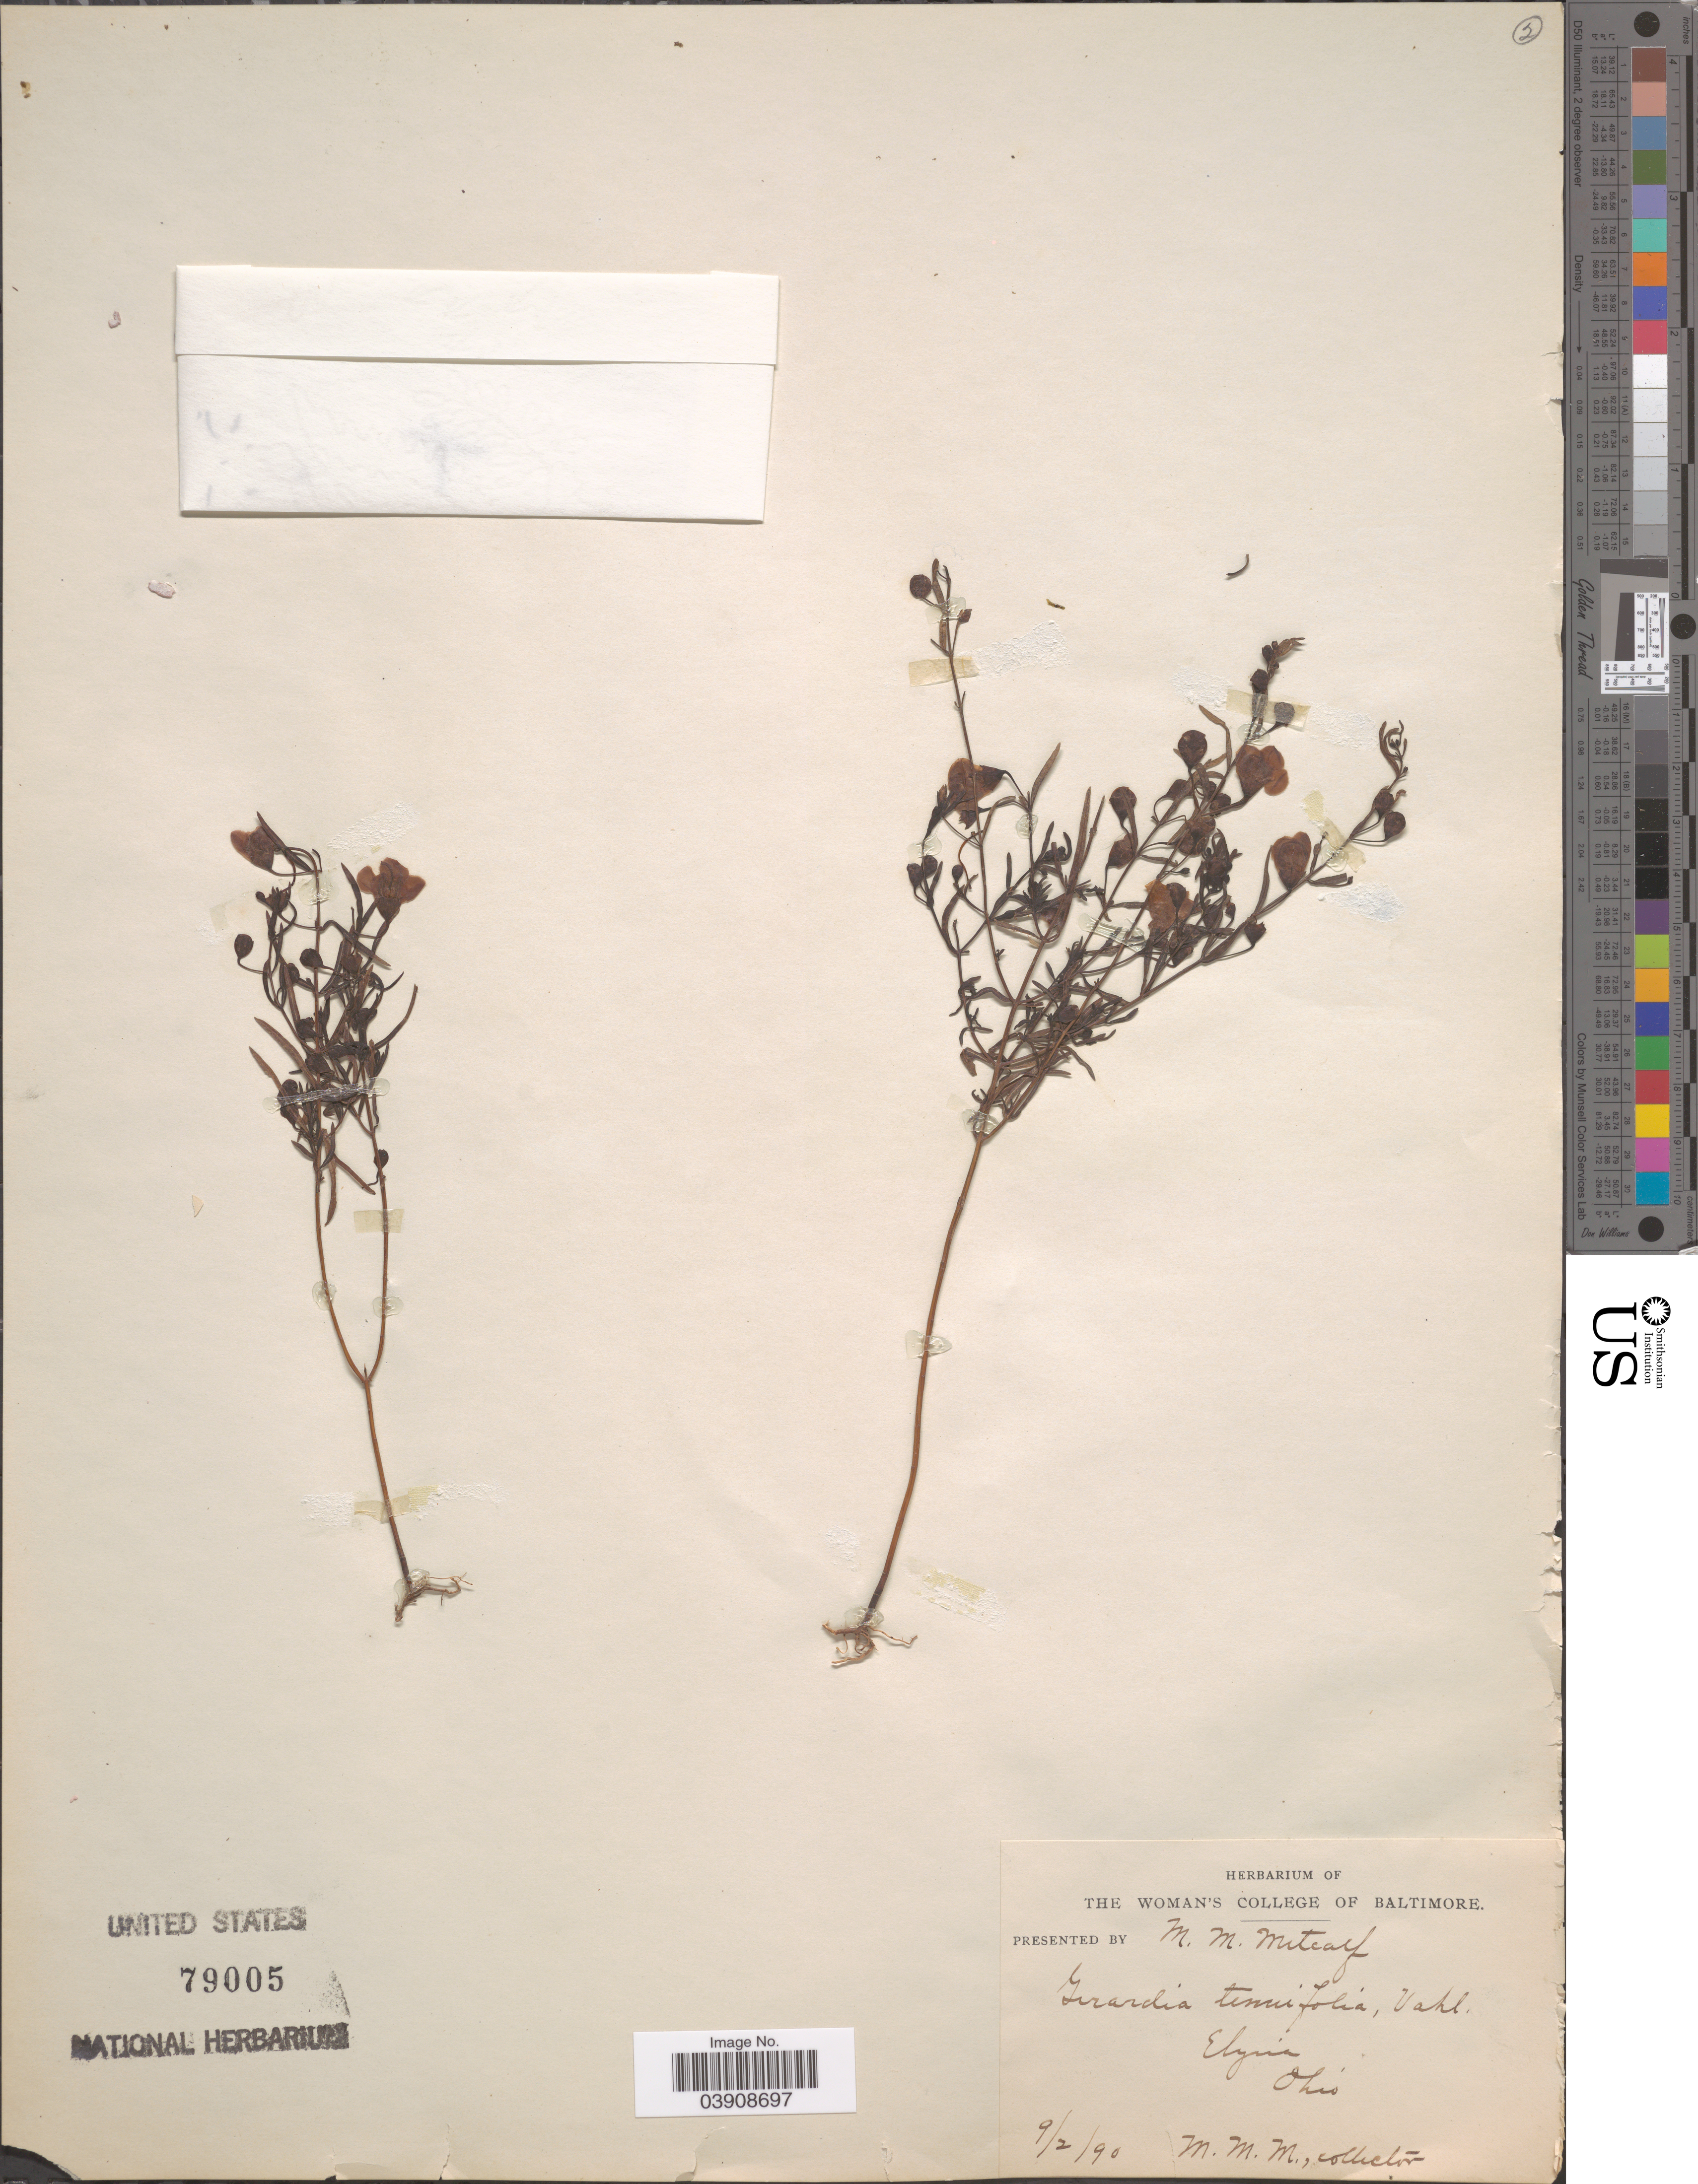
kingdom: Plantae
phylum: Tracheophyta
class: Magnoliopsida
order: Lamiales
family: Orobanchaceae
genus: Agalinis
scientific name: Agalinis tenuifolia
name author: (Vahl) Raf.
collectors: M. Metcalf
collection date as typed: Transcribed d/m/y: 2/9/90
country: United States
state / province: Ohio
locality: Elyria.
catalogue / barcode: US 79005